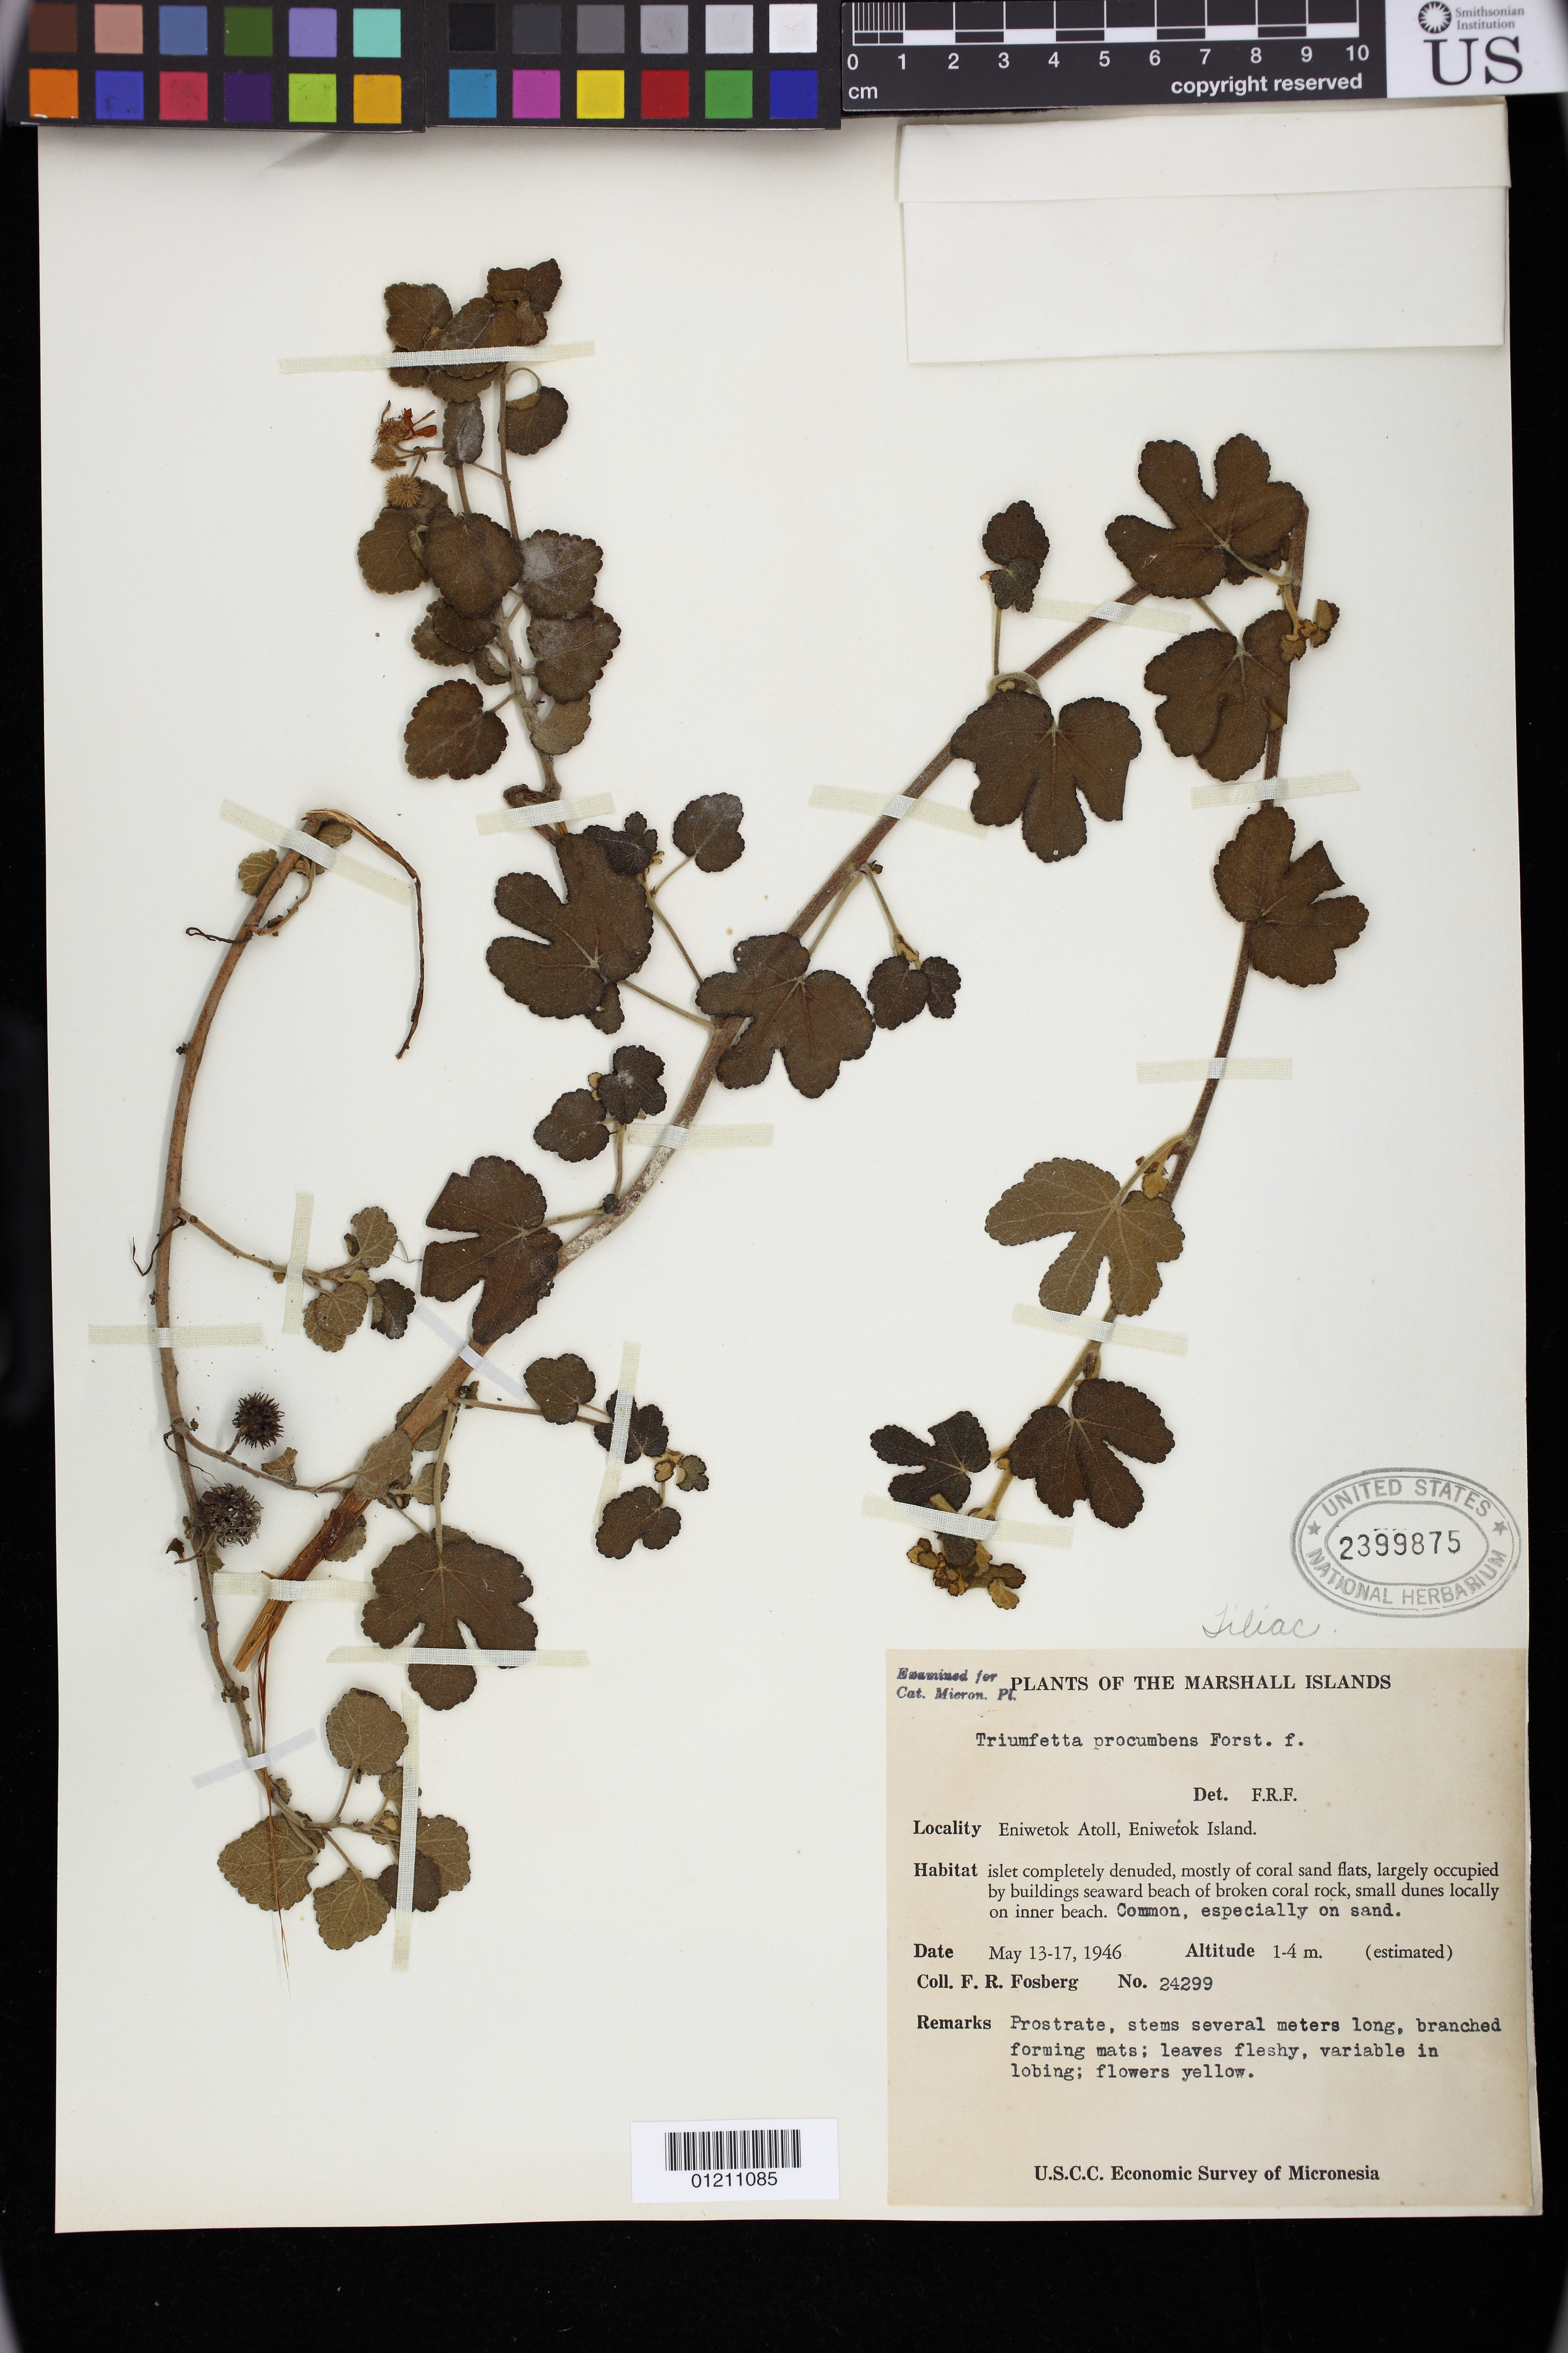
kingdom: Plantae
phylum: Tracheophyta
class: Magnoliopsida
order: Malvales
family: Malvaceae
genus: Triumfetta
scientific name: Triumfetta procumbens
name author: G. Forst.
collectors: F. R. Fosberg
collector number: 24299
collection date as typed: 13 May 1946 to 17 May 1946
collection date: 1946-05-13/1946-05-17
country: Marshall Islands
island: Enewetak Atoll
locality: Marshall Islands: Eniwetok Atoll, Eniwetok Island.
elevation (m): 1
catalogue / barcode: US 2399875